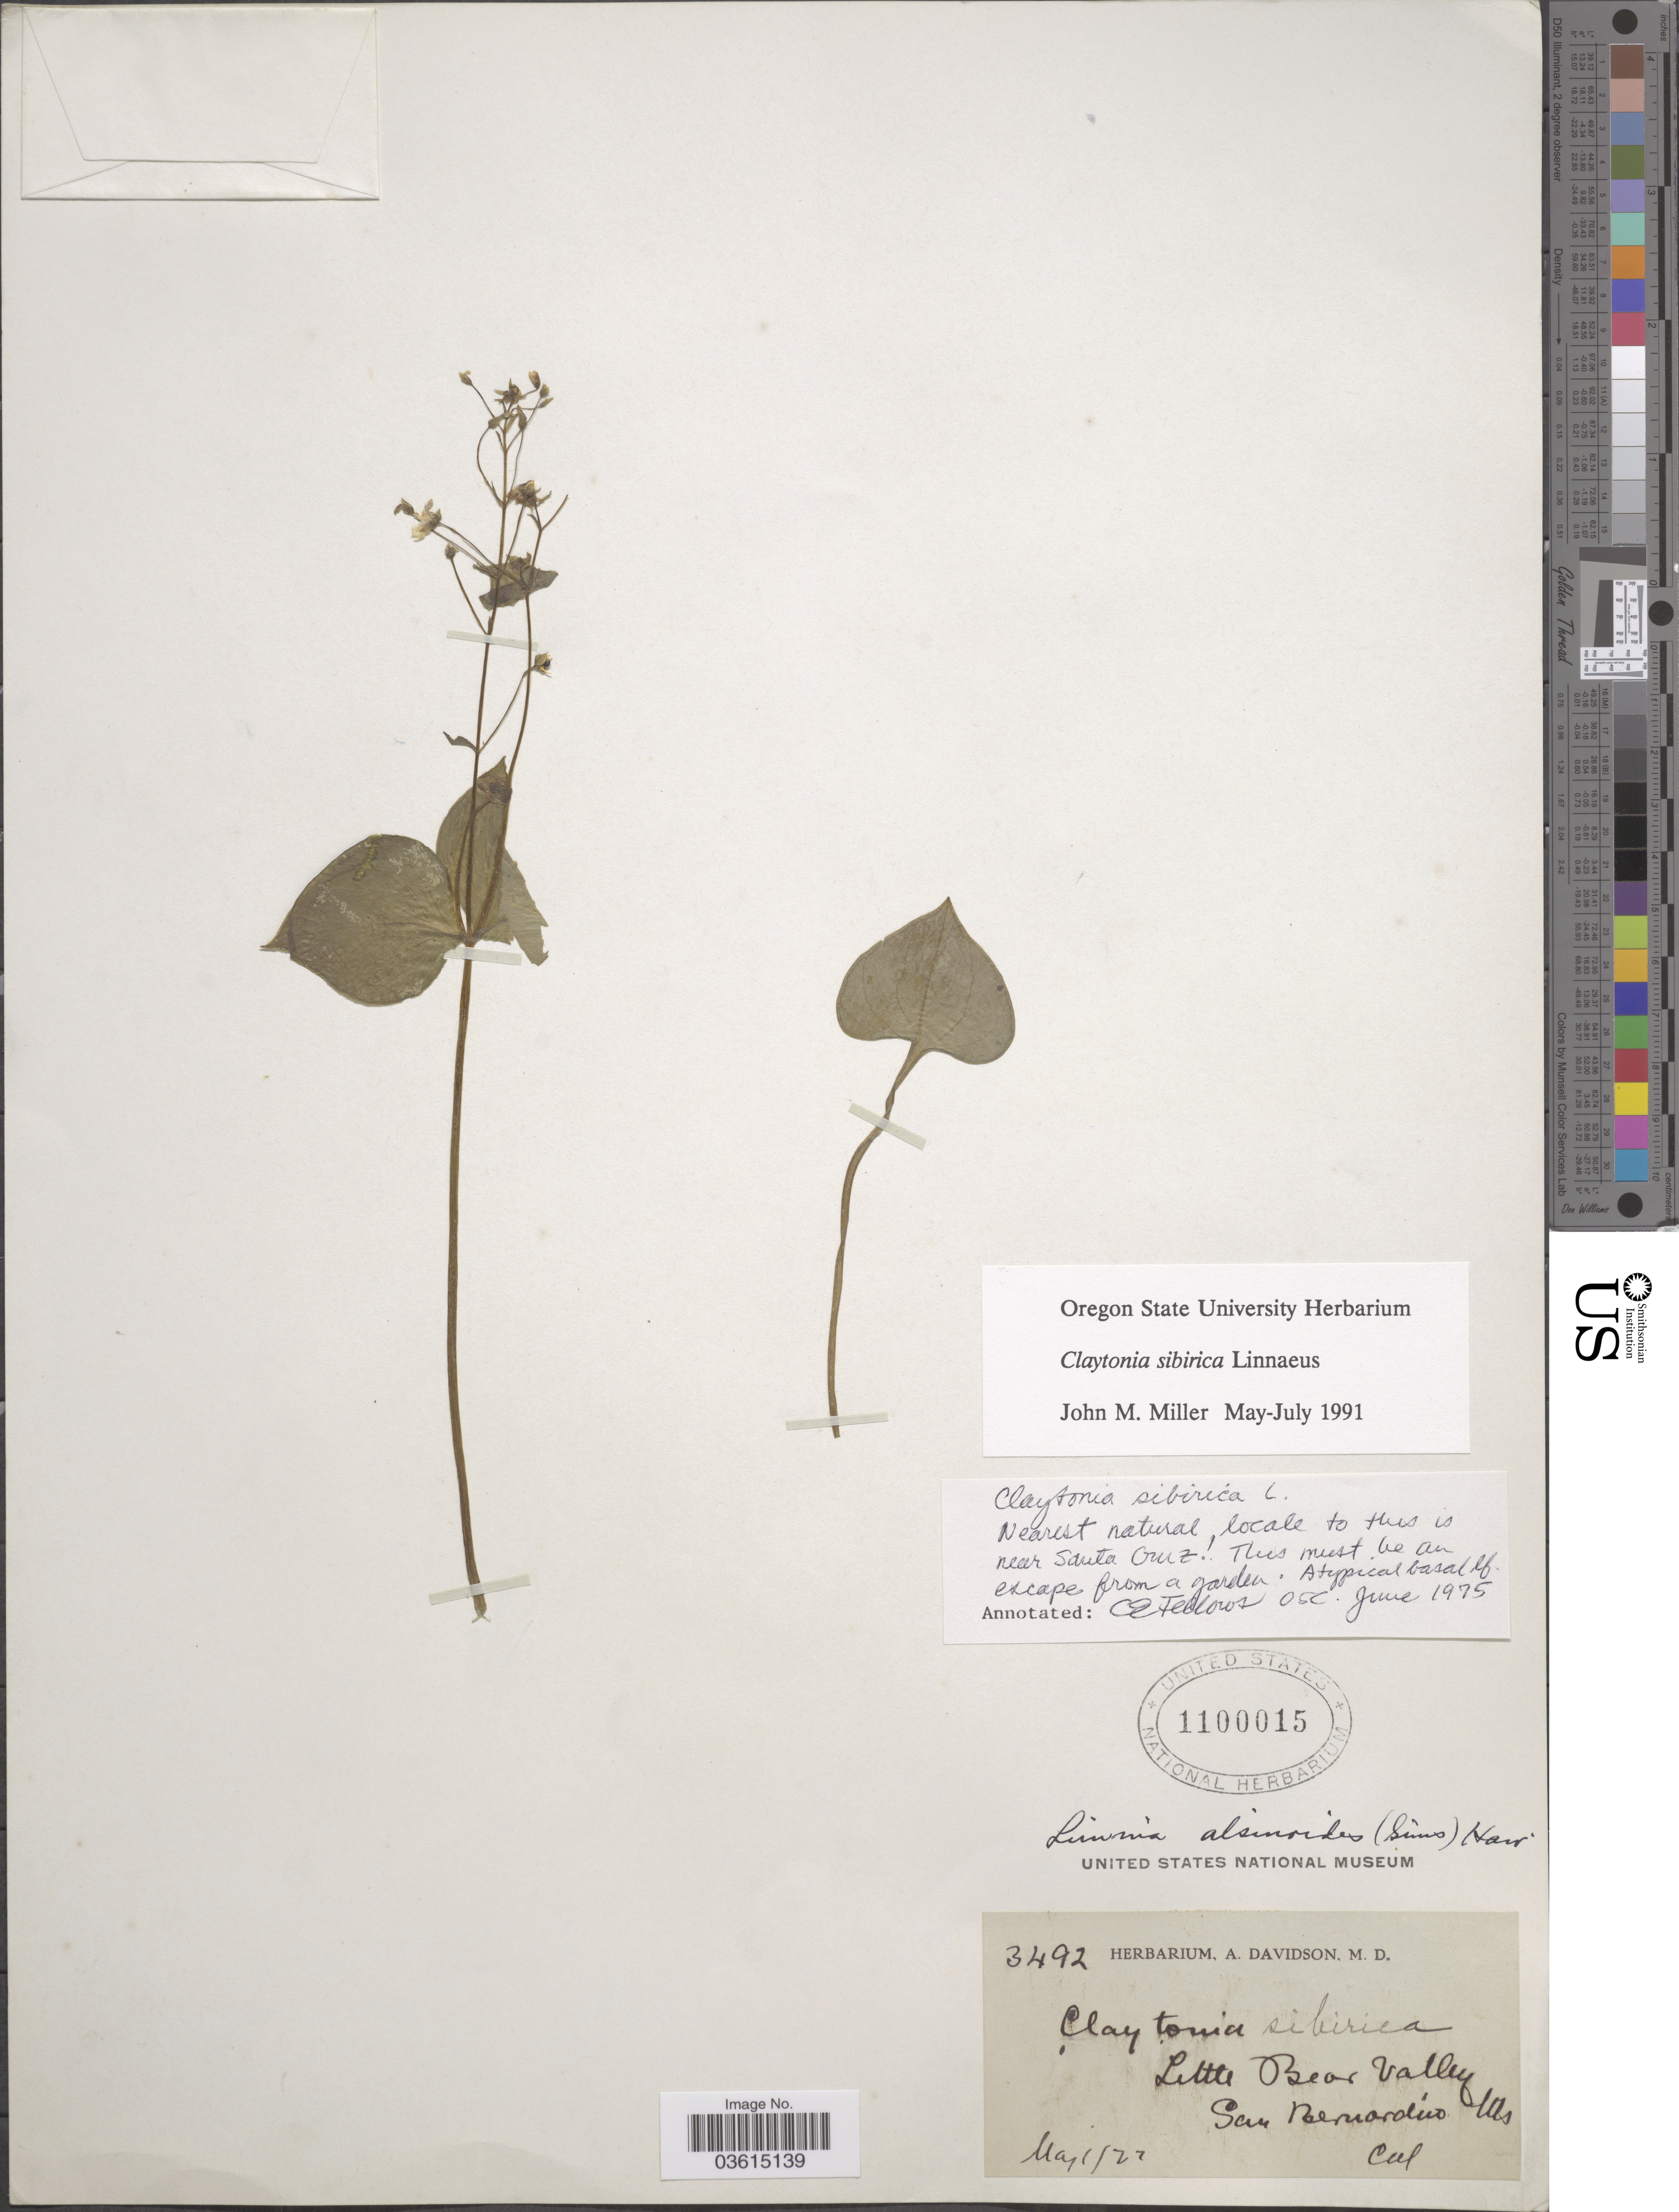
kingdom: Plantae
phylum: Tracheophyta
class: Magnoliopsida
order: Caryophyllales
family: Montiaceae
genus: Claytonia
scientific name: Claytonia sibirica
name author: L.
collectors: ex herb. A. Davidson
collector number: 3492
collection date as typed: Transcribed d/m/y: 1/5/22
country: United States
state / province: California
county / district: San Bernardino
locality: Little Bear Valley. San Bernardino Mts.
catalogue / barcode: US 1100015